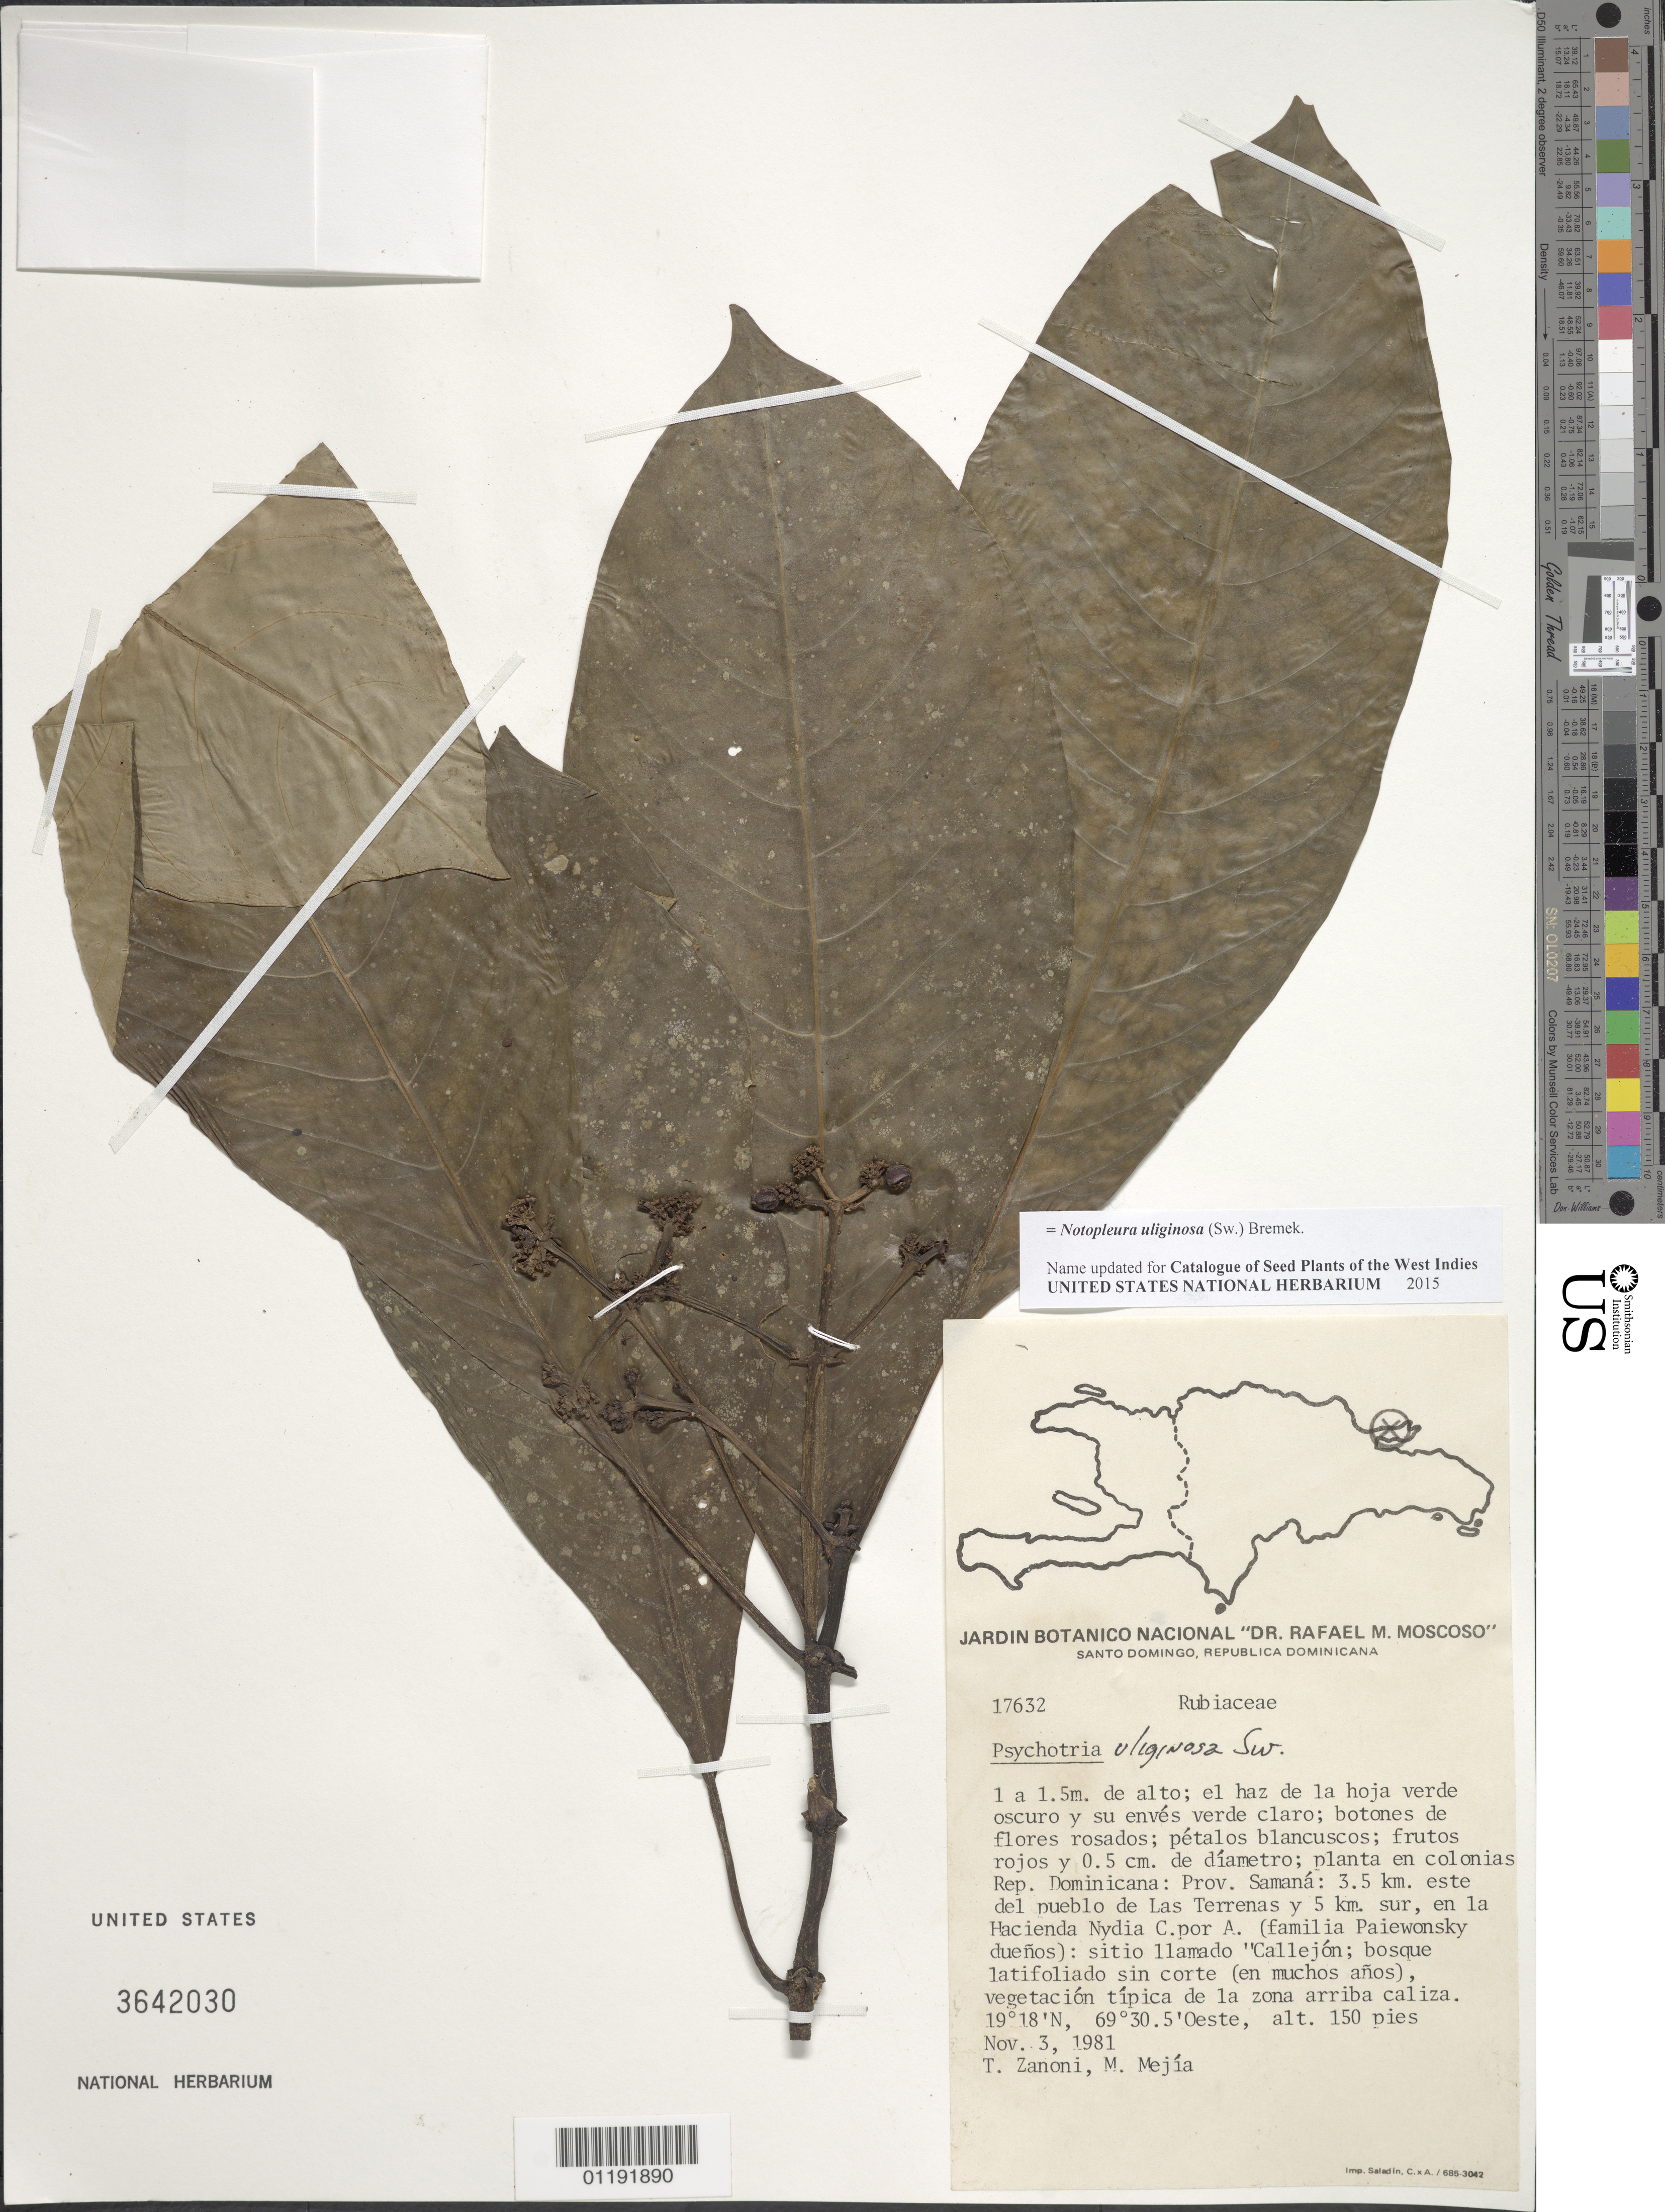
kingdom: Plantae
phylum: Tracheophyta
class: Magnoliopsida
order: Gentianales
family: Rubiaceae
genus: Psychotria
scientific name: Psychotria uliginosa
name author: Sw.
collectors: T. A. Zanoni & M. Mejia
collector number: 17632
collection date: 1981-11-03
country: Dominican Republic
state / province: Samaná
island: Hispaniola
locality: Nydia estate, 3.5 km E and 5 km S of Las Terrenas village, Callejon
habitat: Broadleaf forest, not cut in many years, limestone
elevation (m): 46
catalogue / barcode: US 3642030